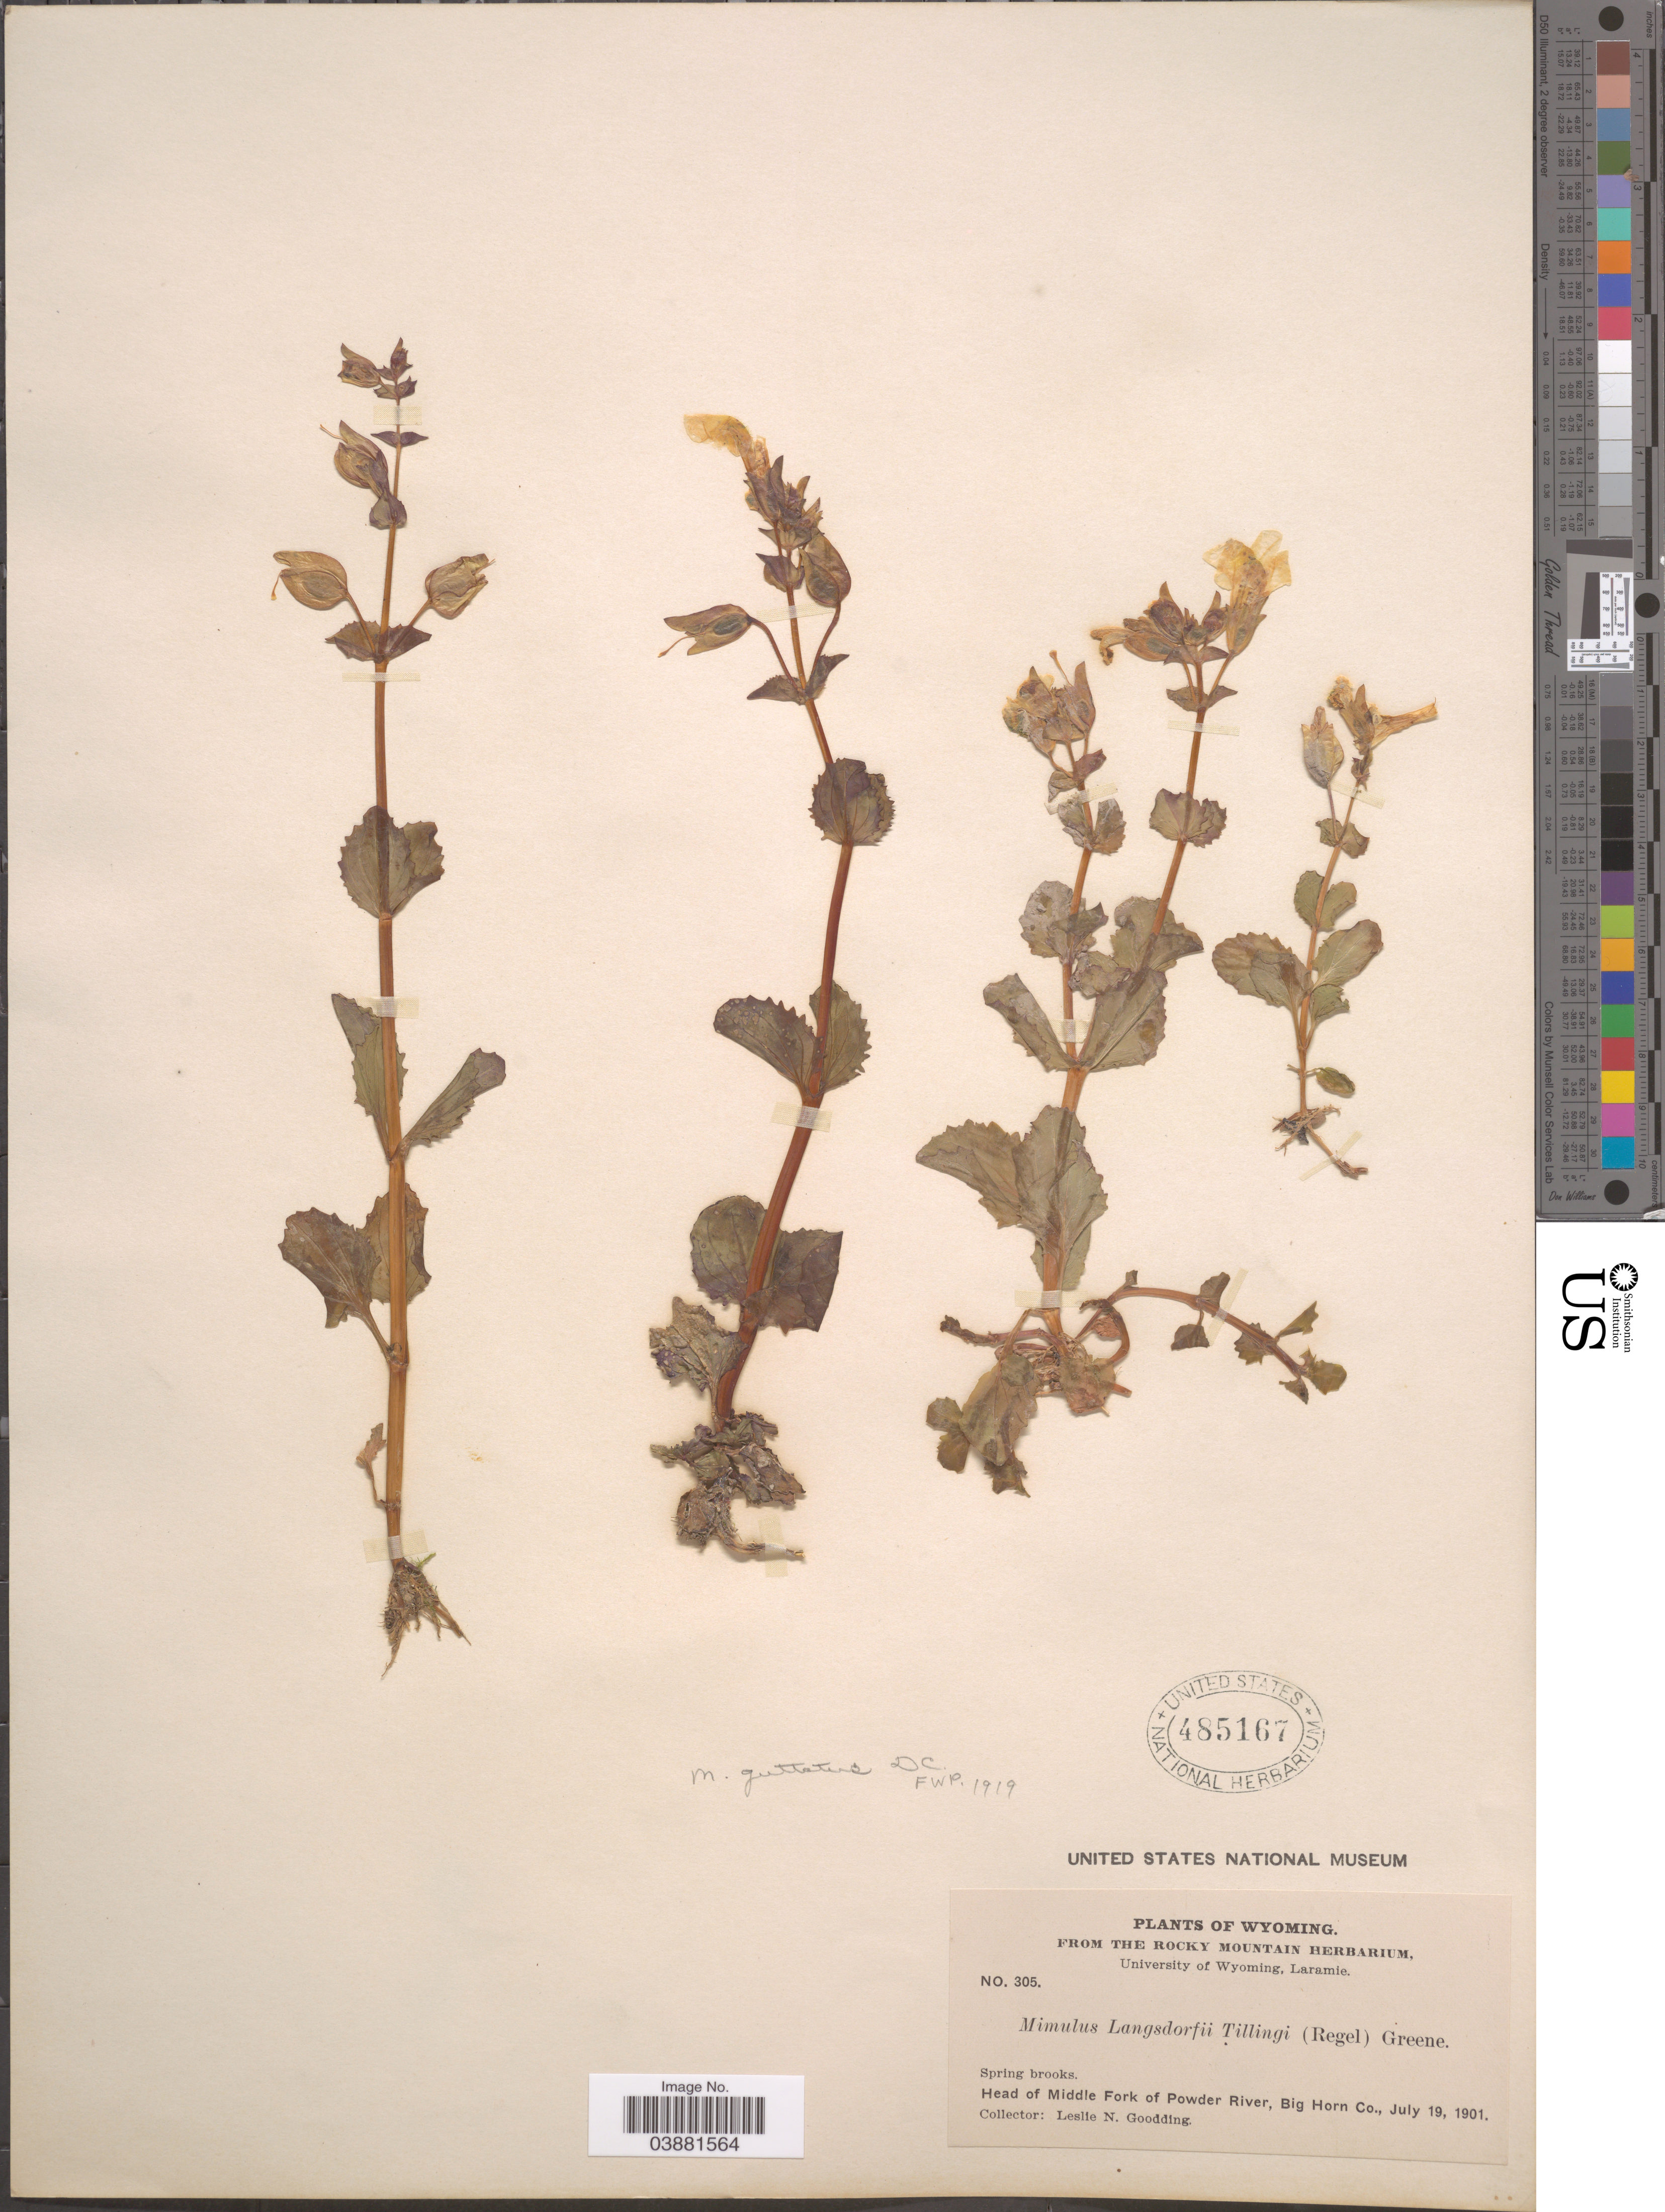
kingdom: Plantae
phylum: Tracheophyta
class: Magnoliopsida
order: Lamiales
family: Phrymaceae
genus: Mimulus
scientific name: Mimulus guttatus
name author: DC.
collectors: L. N. Goodding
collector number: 305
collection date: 1901-07-19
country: United States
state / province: Wyoming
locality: Head of Middle Fork of Powder River, Big Horn Co.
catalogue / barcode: US 485167